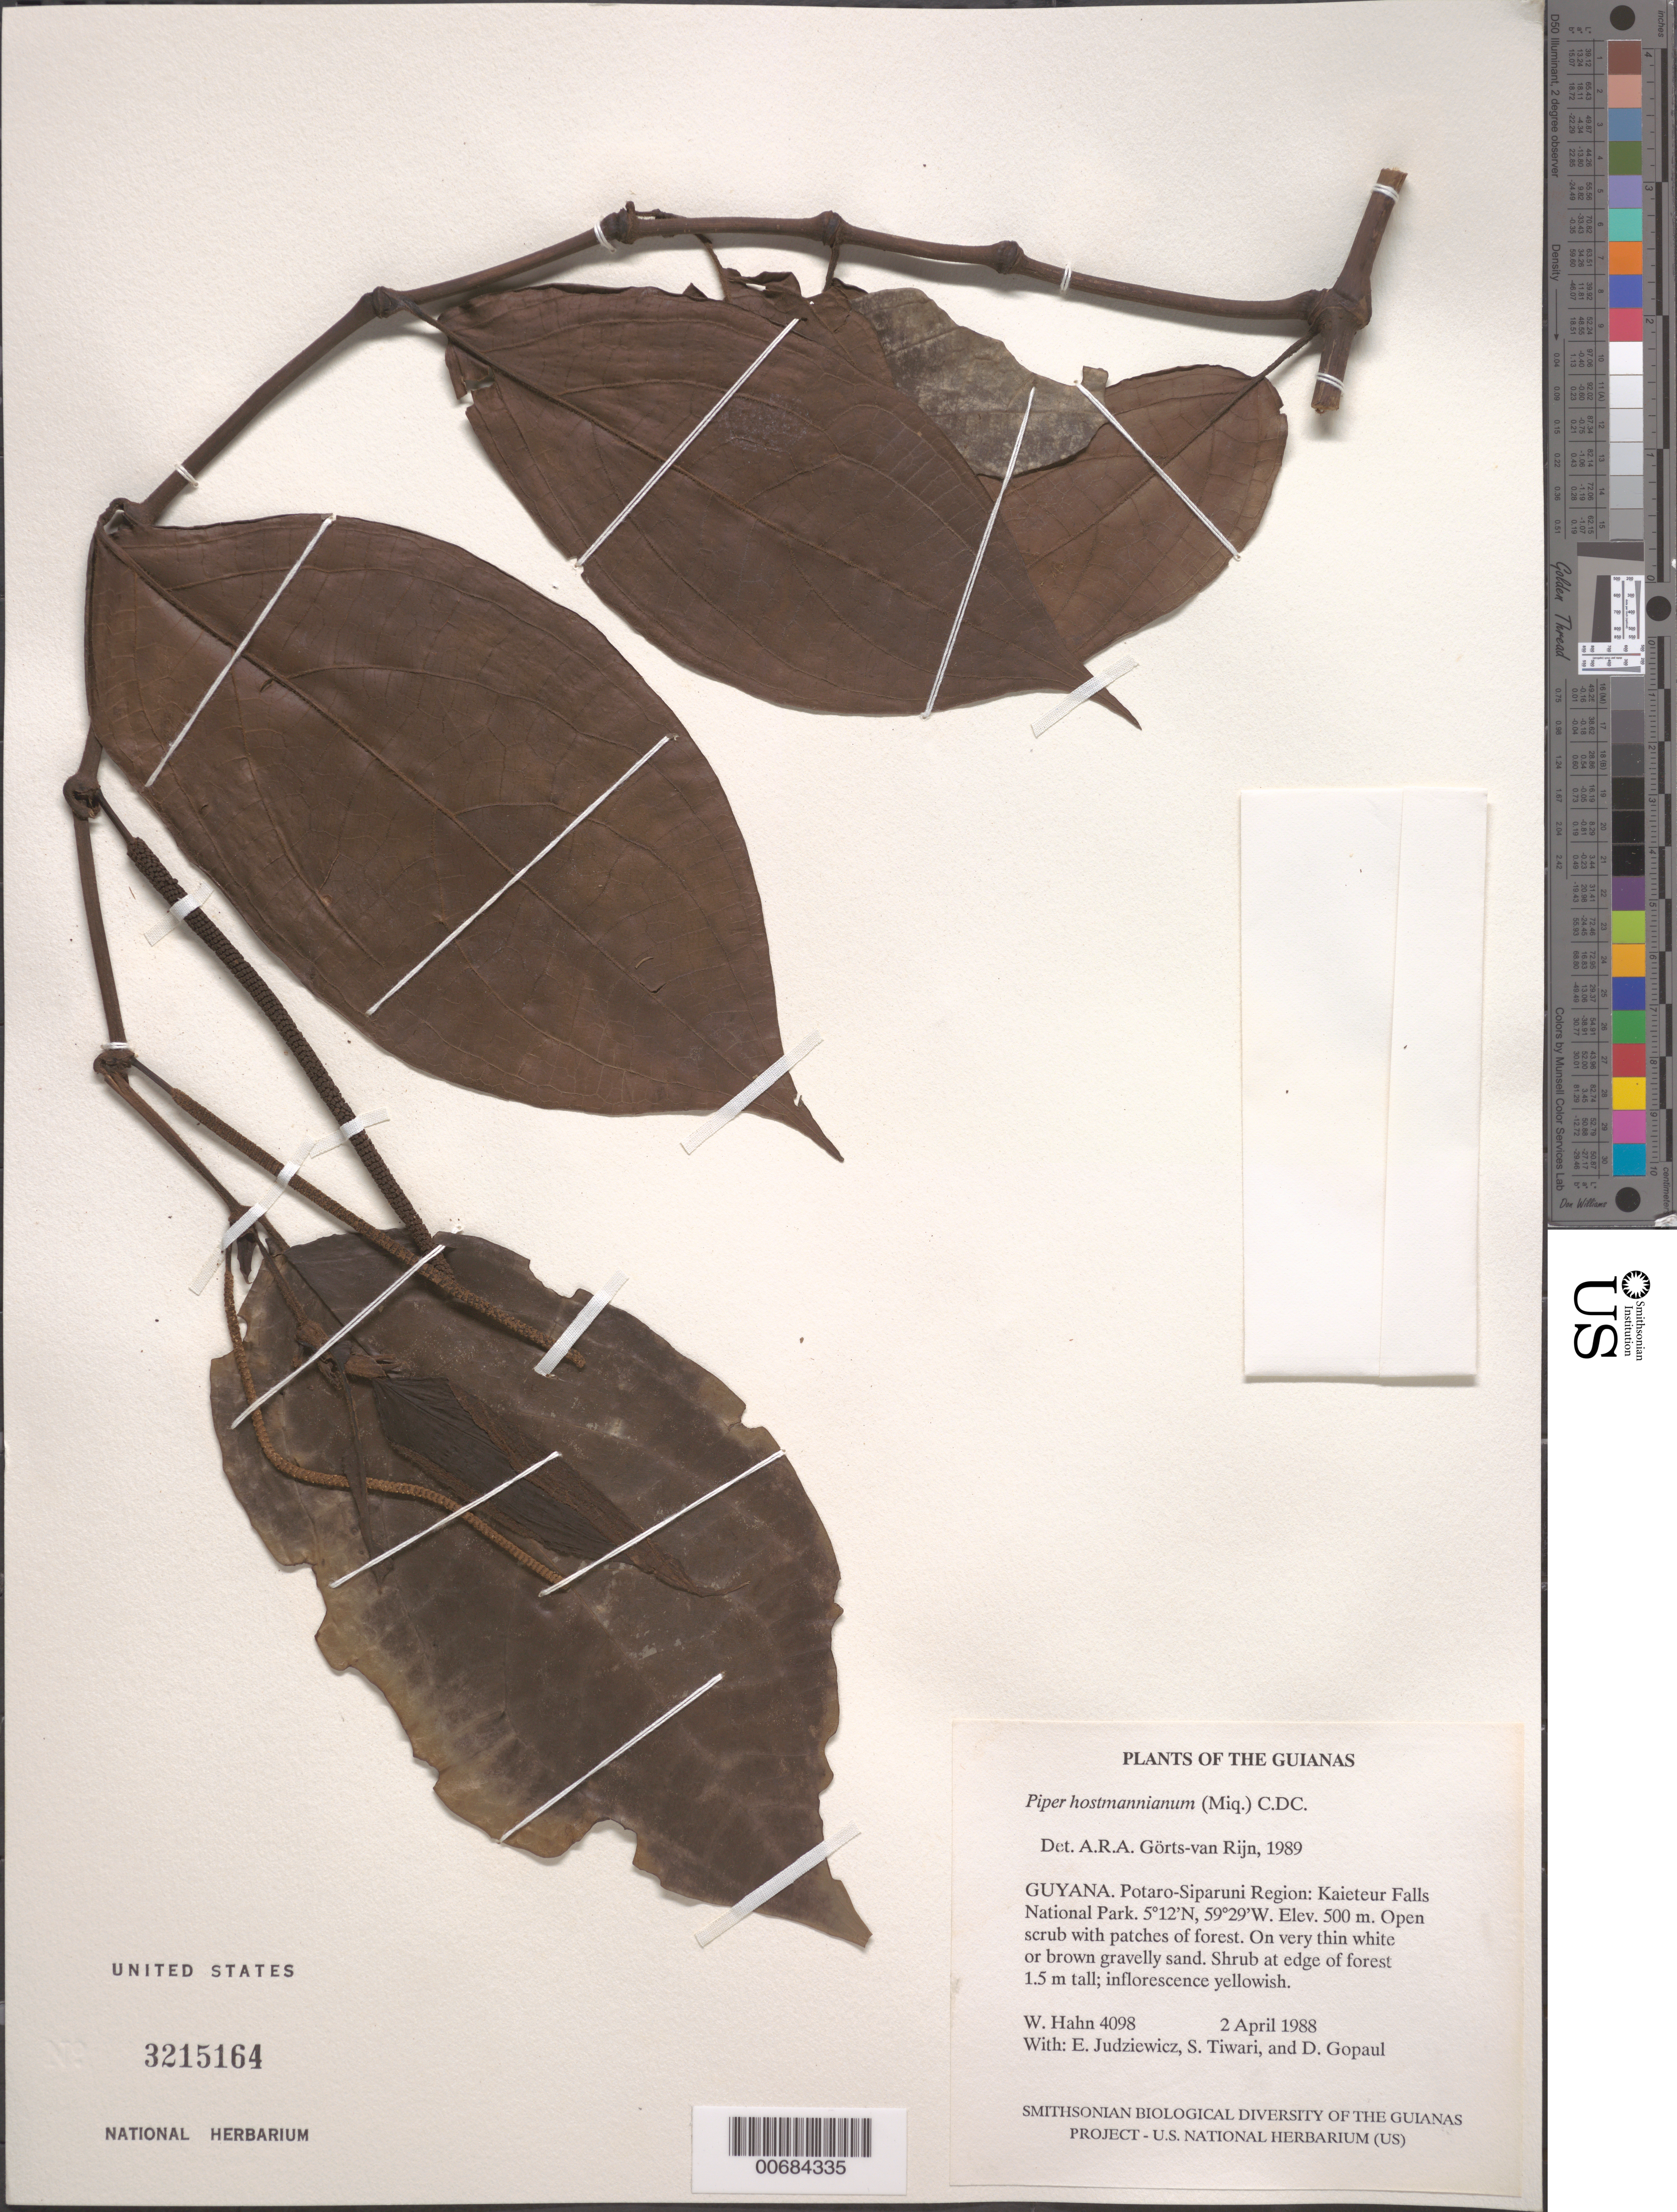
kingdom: Plantae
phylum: Tracheophyta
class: Magnoliopsida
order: Piperales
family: Piperaceae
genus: Piper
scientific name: Piper hostmannianum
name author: (Miq.) C. DC.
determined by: Görts-van Rijn, A. R. A.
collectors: W. Hahn, E. J. Judziewicz, S. Tiwari & D. Gopaul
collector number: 4098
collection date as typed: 2 April 1988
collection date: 1988-04-02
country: Guyana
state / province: Potaro-Siparuni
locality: Kaieteur Falls National Park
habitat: Open scrub with patches of forest. On very thin white or brown gravelly sand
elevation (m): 500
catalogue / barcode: US 3215164